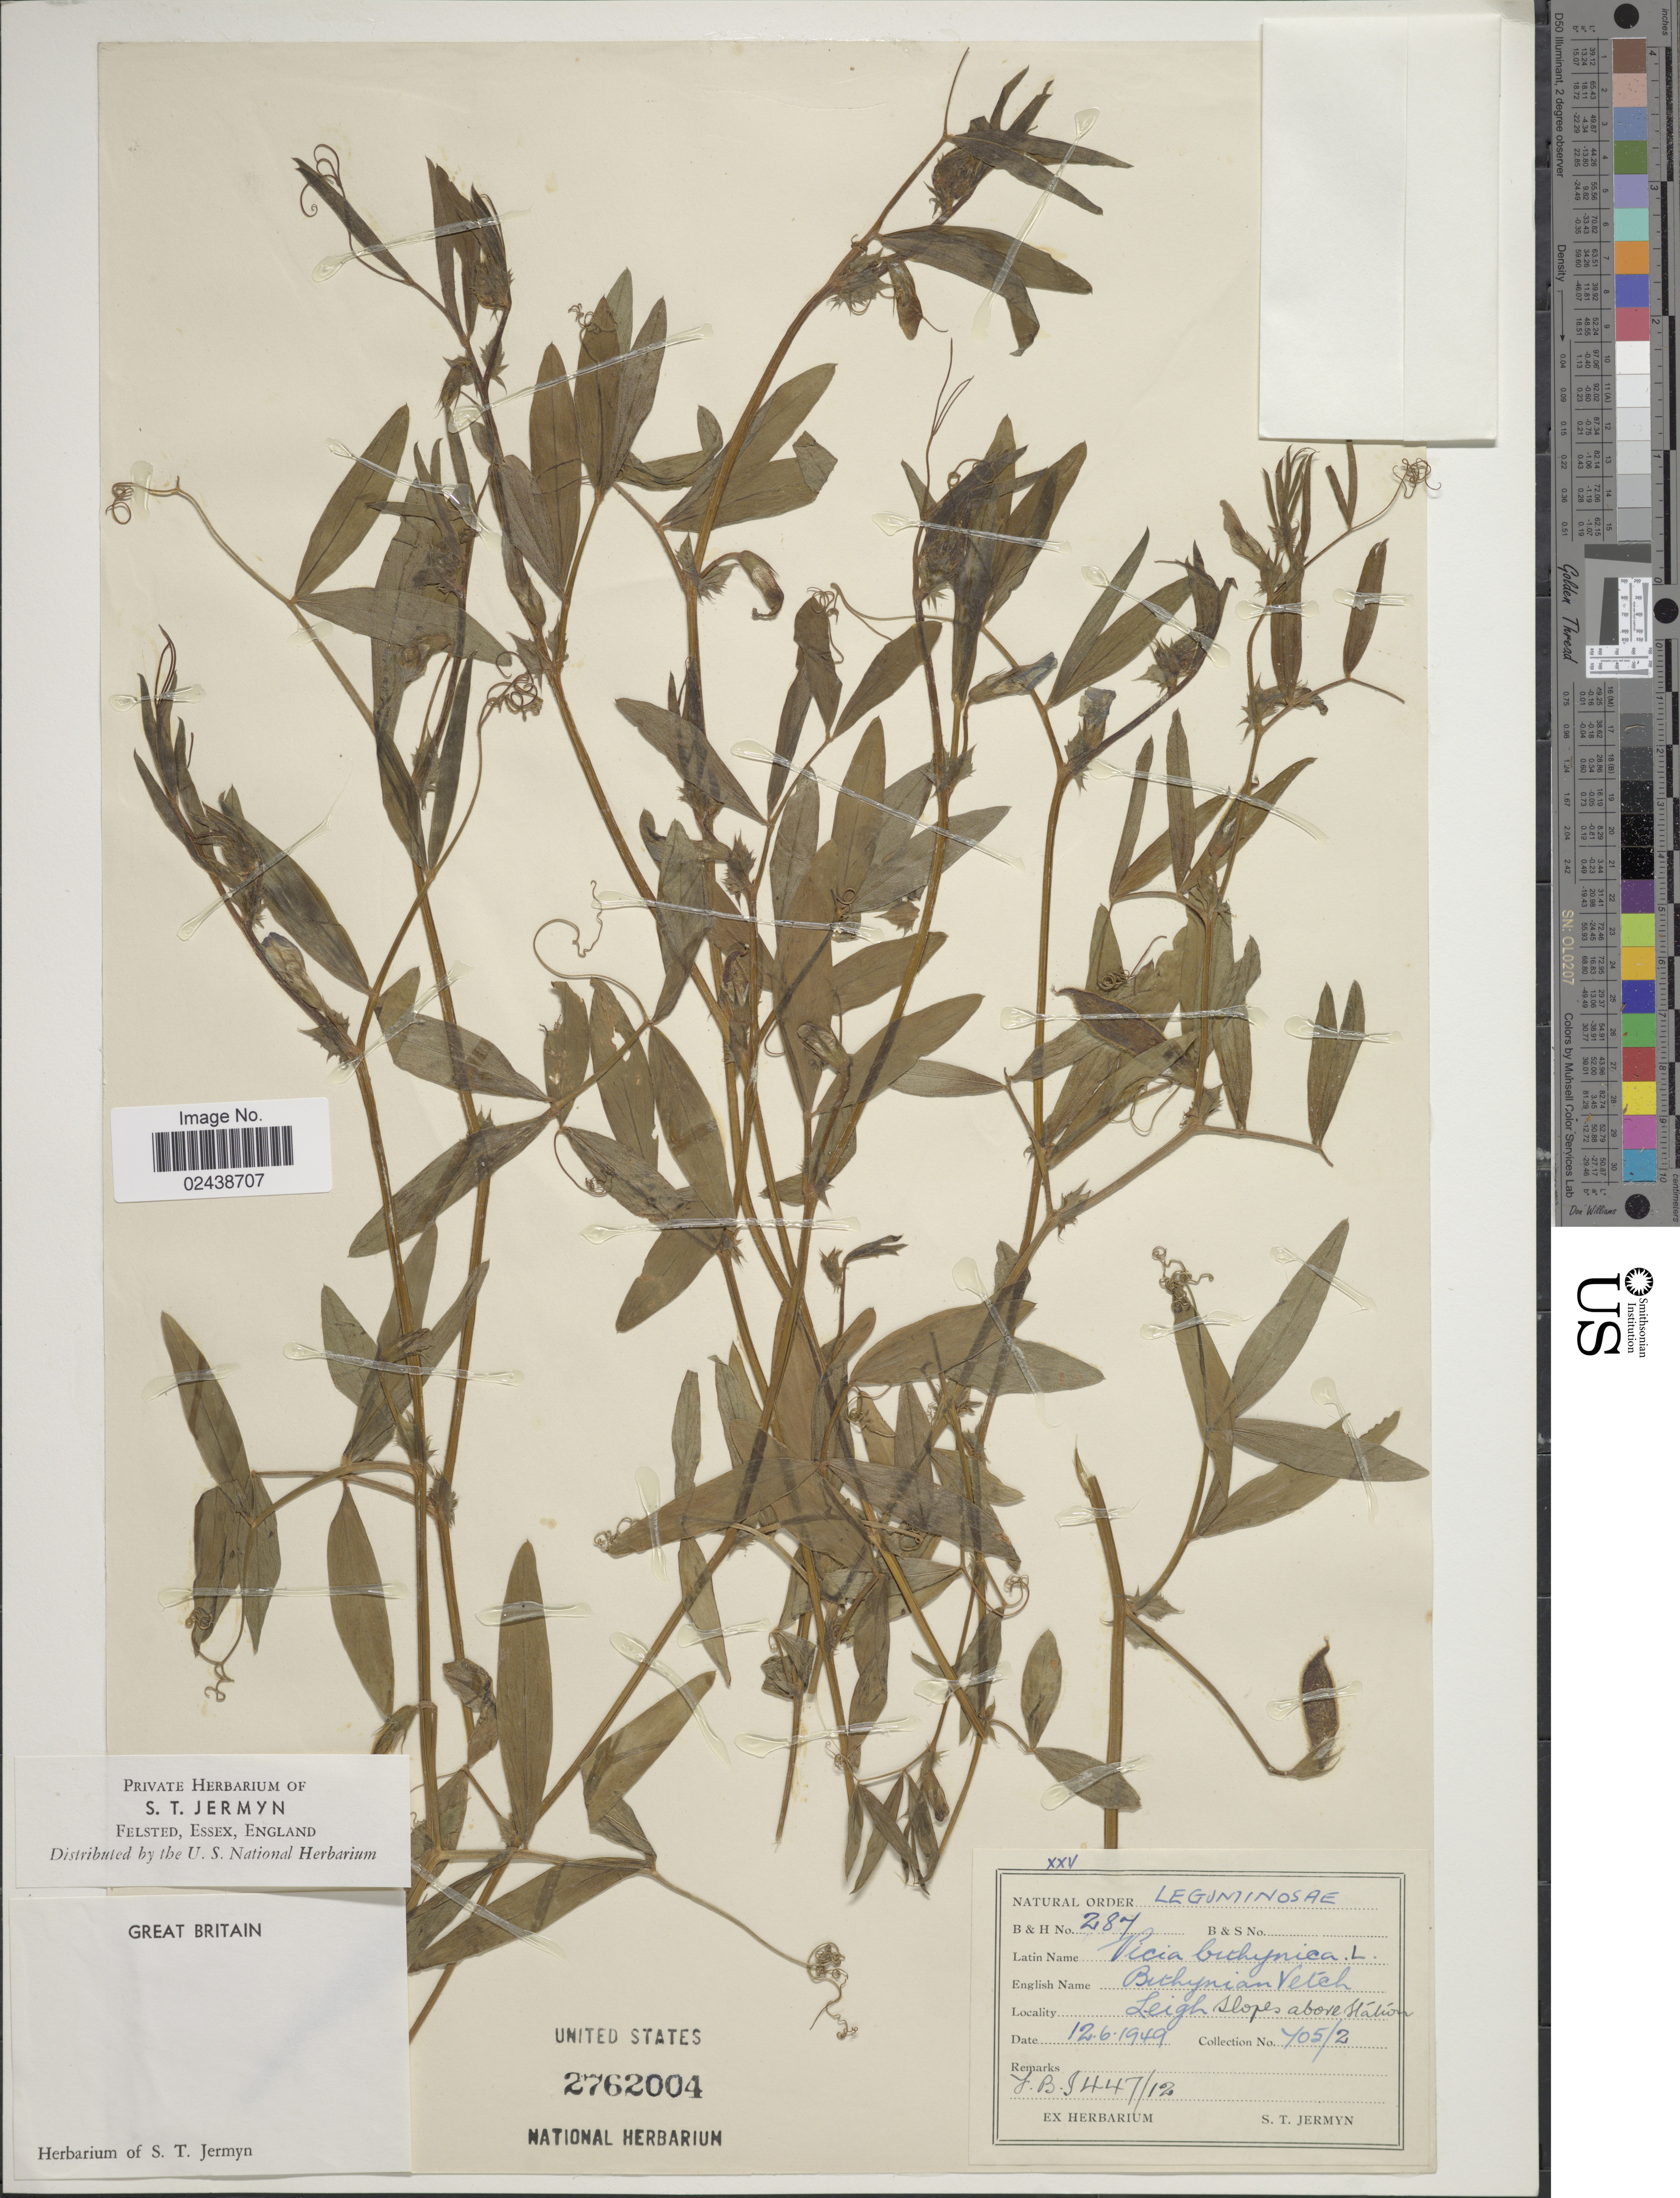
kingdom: Plantae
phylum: Tracheophyta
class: Magnoliopsida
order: Fabales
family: Fabaceae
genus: Vicia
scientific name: Vicia bithynica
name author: (L.) L.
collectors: ex herb. S. T. Jermyn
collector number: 287/705/2/J.B.I.447/12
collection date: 1949-06-12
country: United Kingdom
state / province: England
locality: Great Britain. Leigh. Slopes above Station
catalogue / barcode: US 2762004